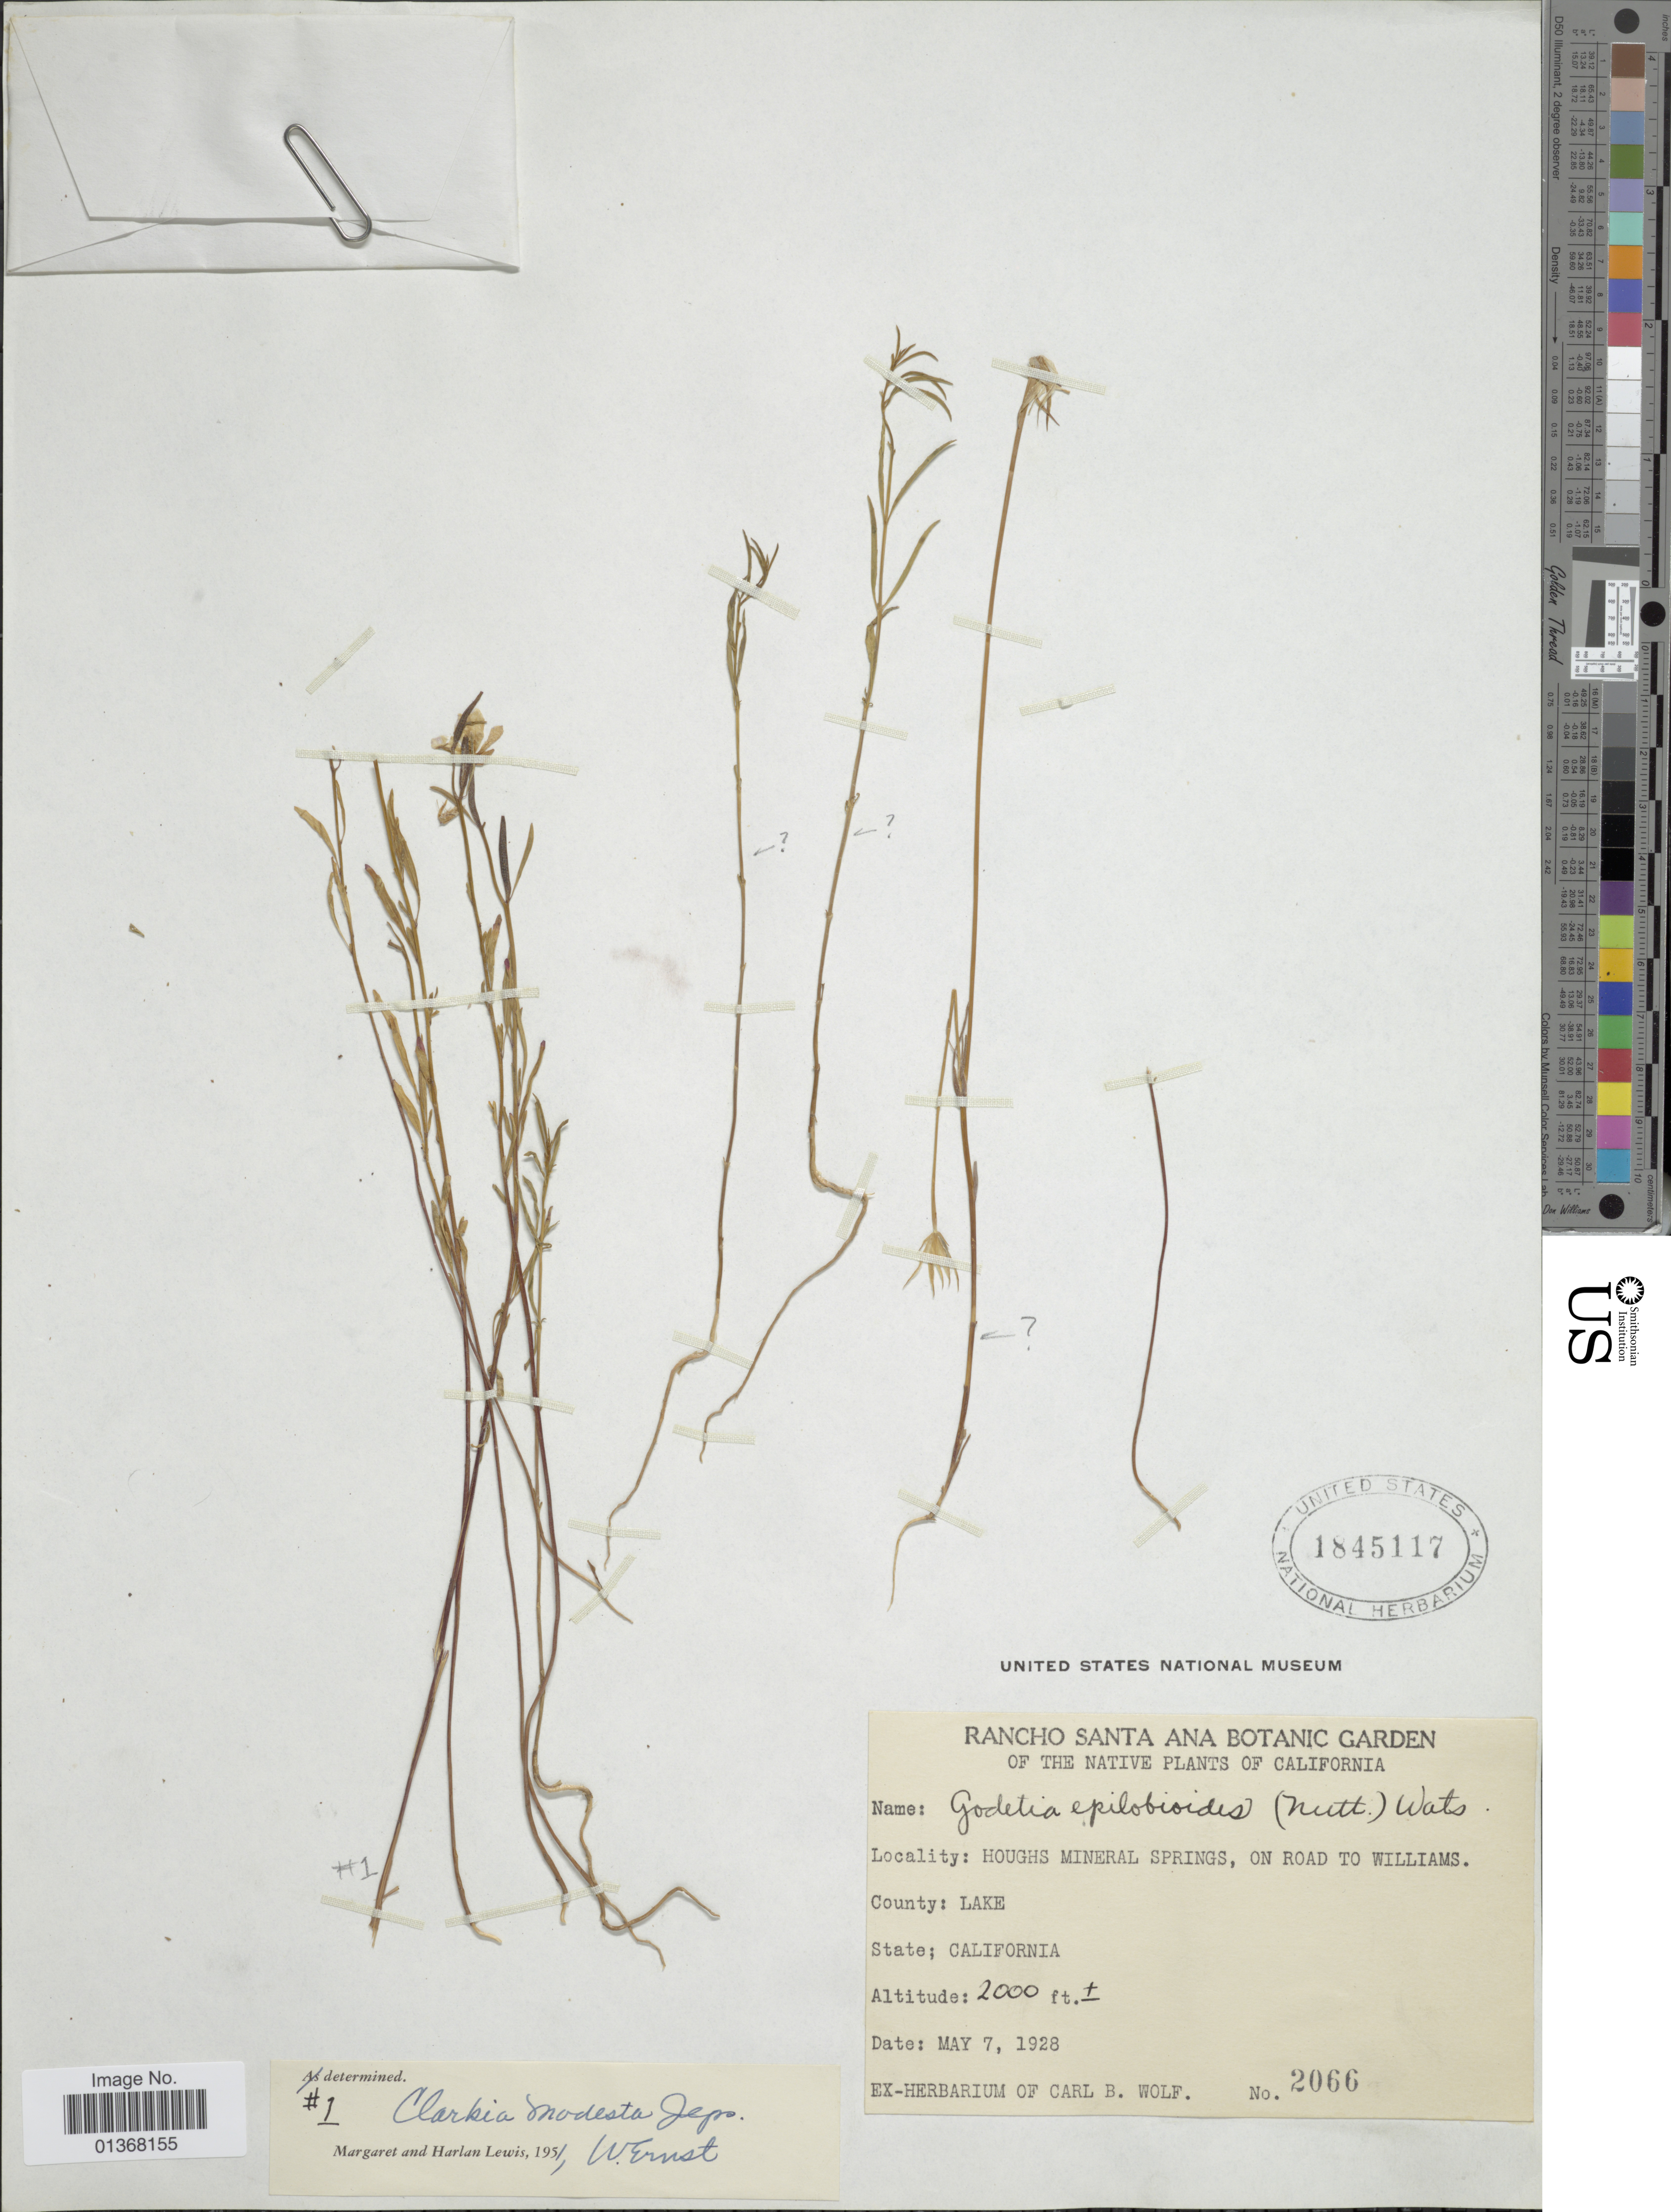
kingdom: Plantae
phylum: Tracheophyta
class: Magnoliopsida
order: Myrtales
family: Onagraceae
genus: Clarkia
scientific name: Clarkia modesta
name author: Jeps.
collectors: ex herb. Carl B. Wolf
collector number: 2066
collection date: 1928-05-07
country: United States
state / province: California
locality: Houghs Mineral Springs, on Road to Williams, Lake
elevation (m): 610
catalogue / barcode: US 1845117